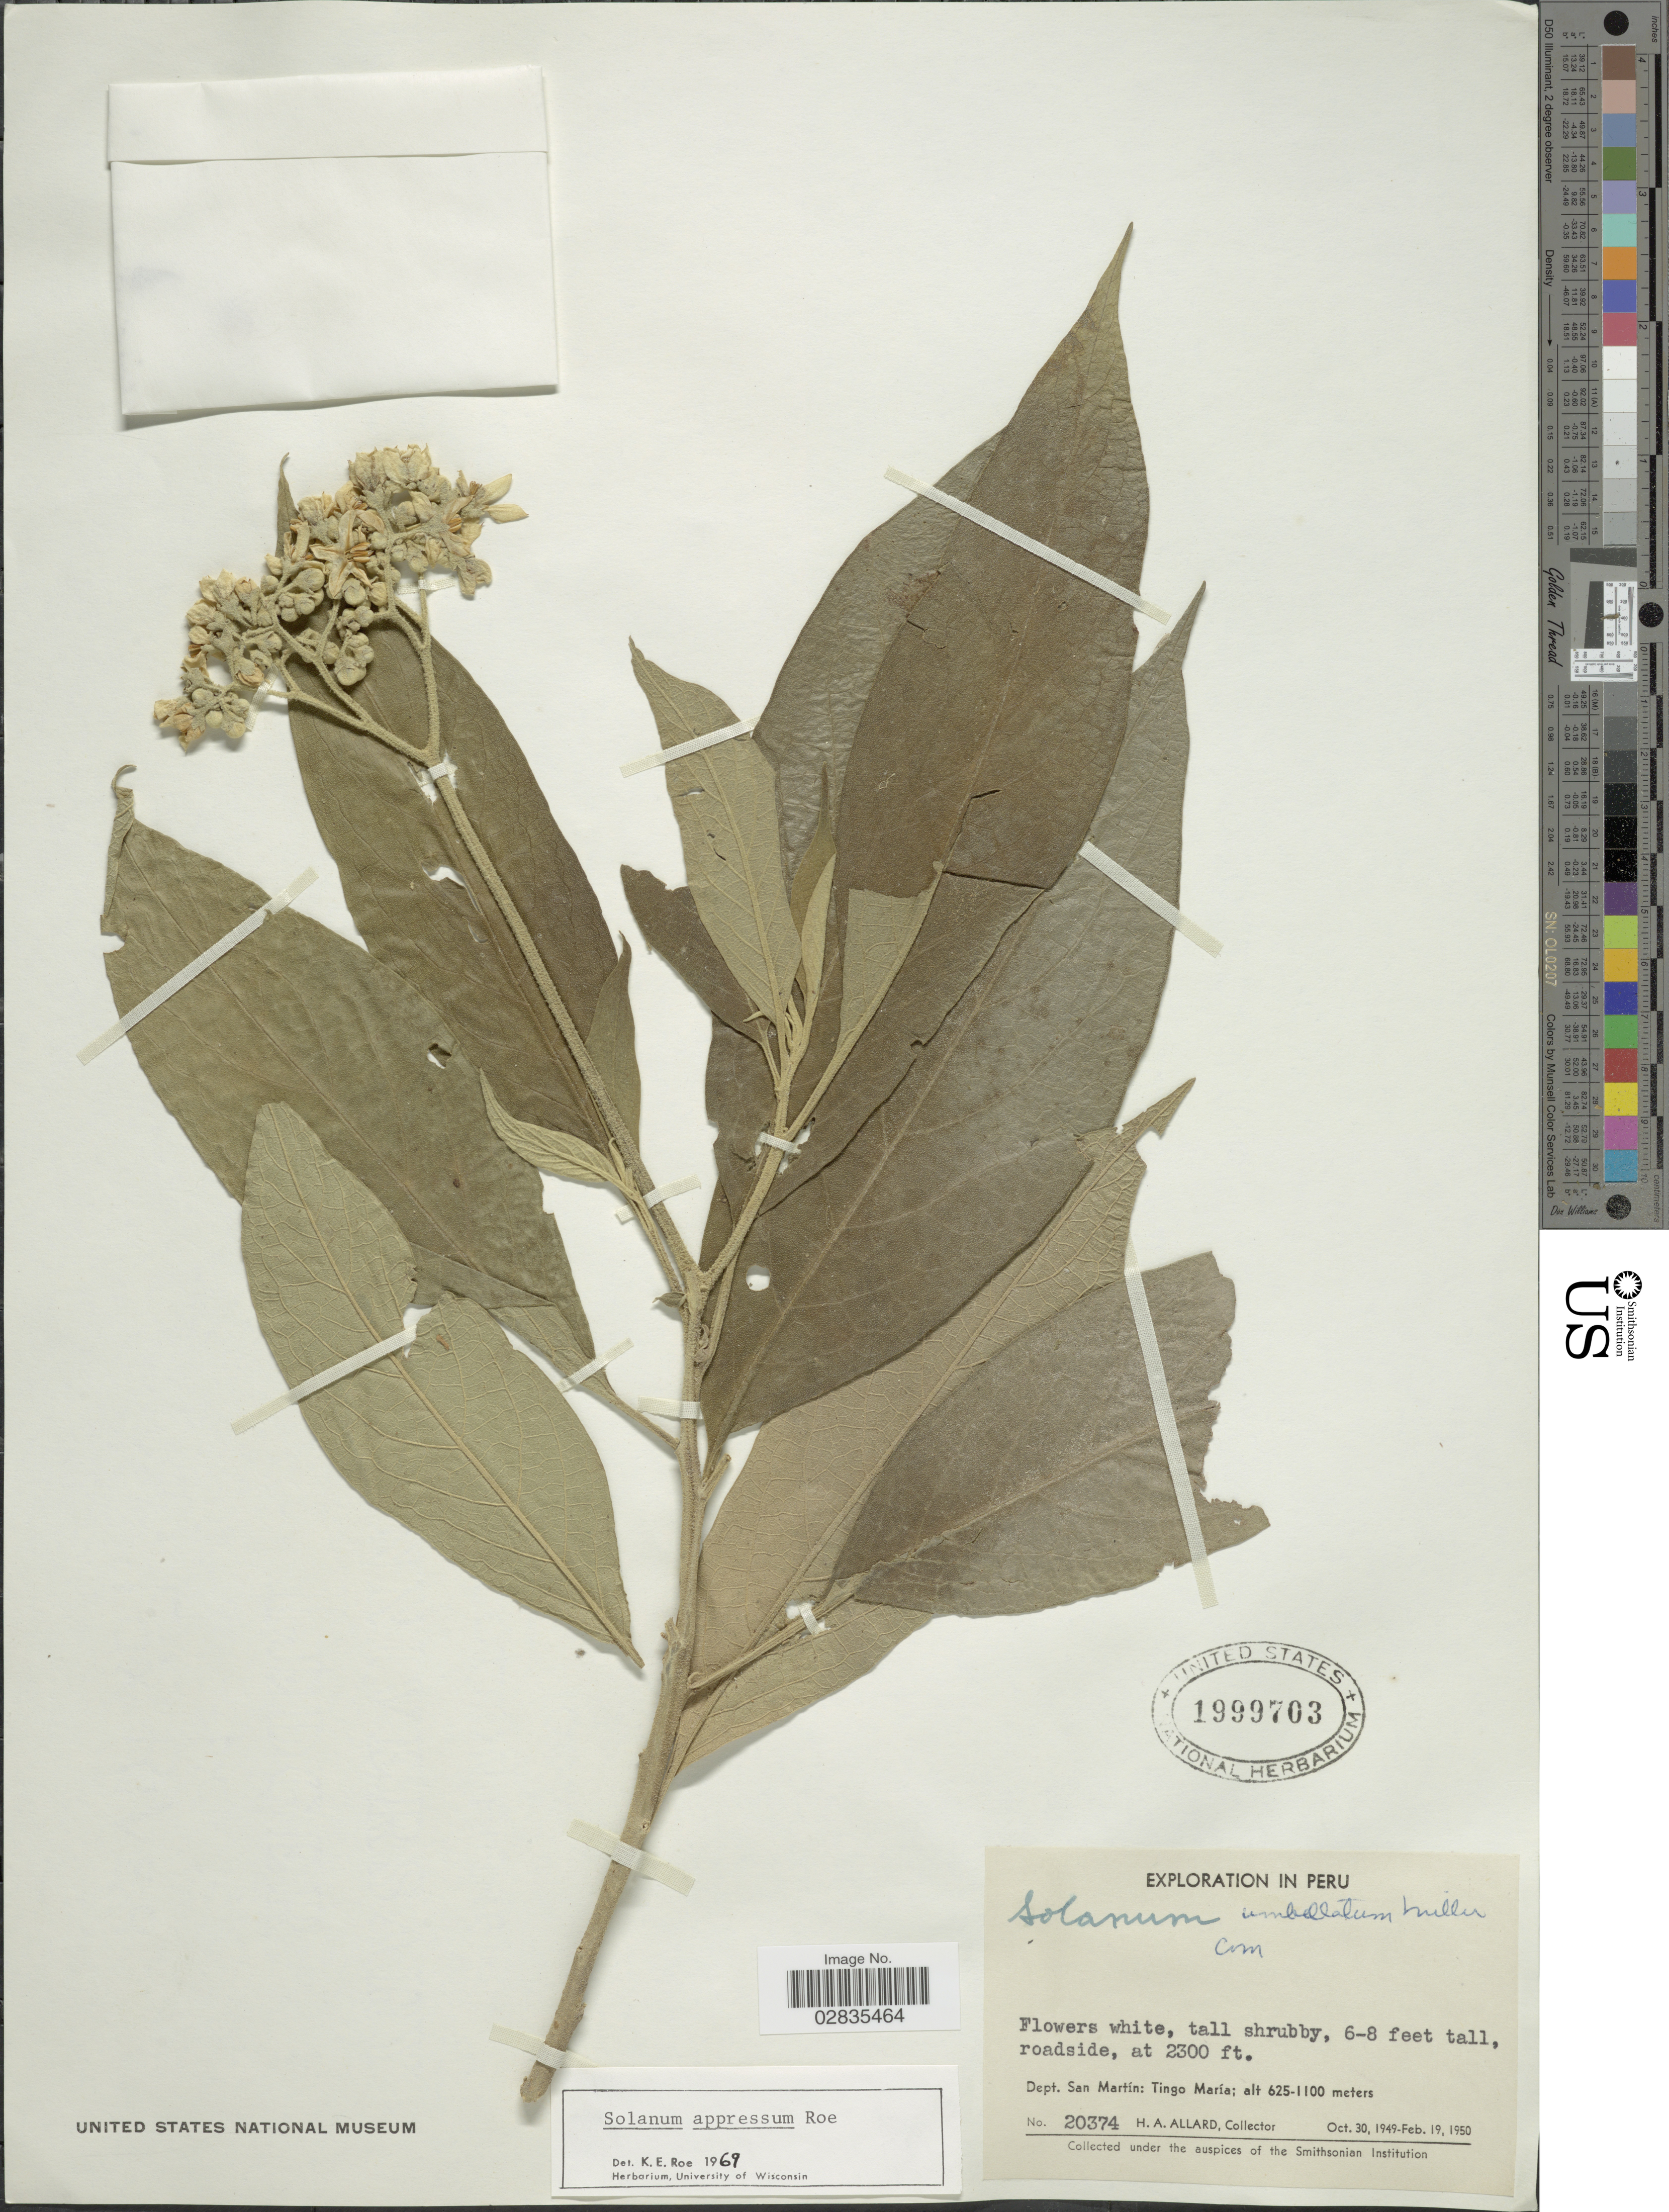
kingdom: Plantae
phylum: Tracheophyta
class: Magnoliopsida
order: Solanales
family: Solanaceae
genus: Solanum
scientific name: Solanum appressum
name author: K.E. Roe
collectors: H. A. Allard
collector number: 20374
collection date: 1949-10-30/1950-02-19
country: Peru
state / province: San Martín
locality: Dept. San Martín: Tingo María.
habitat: roadside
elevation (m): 701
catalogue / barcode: US 1999703